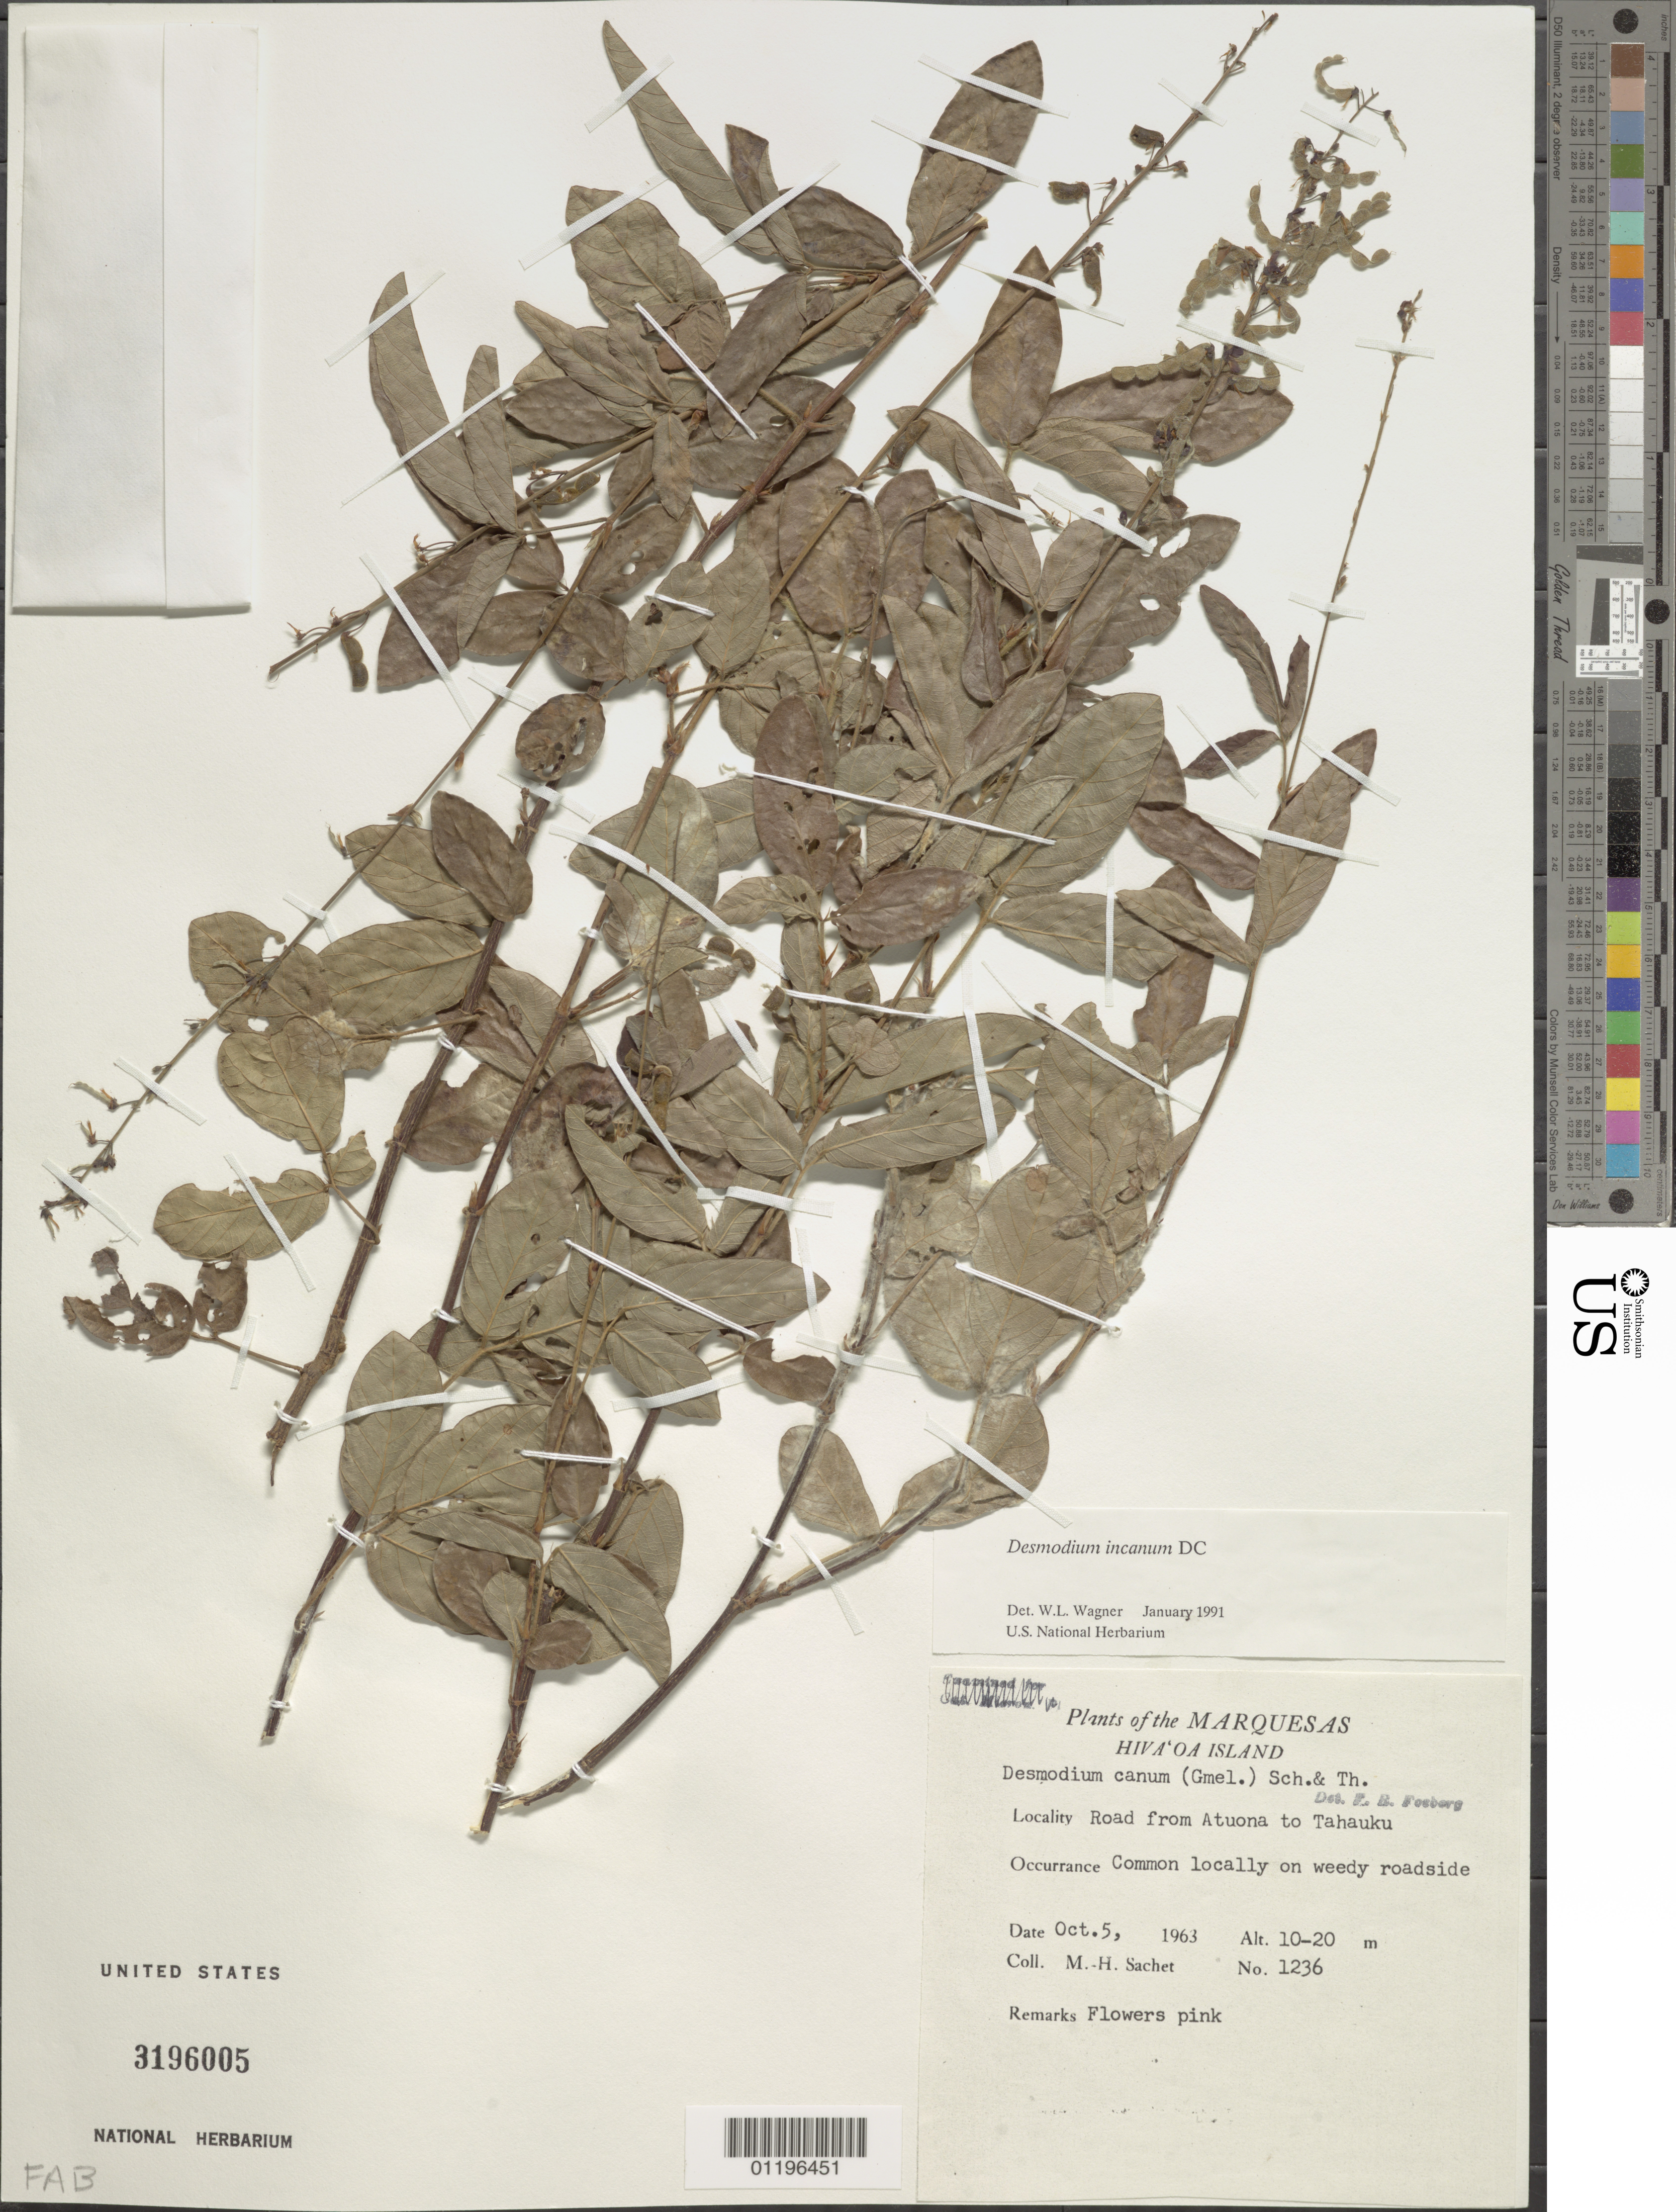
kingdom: Plantae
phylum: Tracheophyta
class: Magnoliopsida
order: Fabales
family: Fabaceae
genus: Desmodium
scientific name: Desmodium incanum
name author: (Sw.) DC.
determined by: Wagner, W. L., (BOT), Smithsonian Institution - National Museum of Natural History (UNITED STATES)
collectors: M.-H. Sachet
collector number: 1236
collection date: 1963-10-05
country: French Polynesia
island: Hiva Oa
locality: road from Atuona to Tahauku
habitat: Common locally on weedy roadside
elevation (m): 10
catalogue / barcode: US 3196005